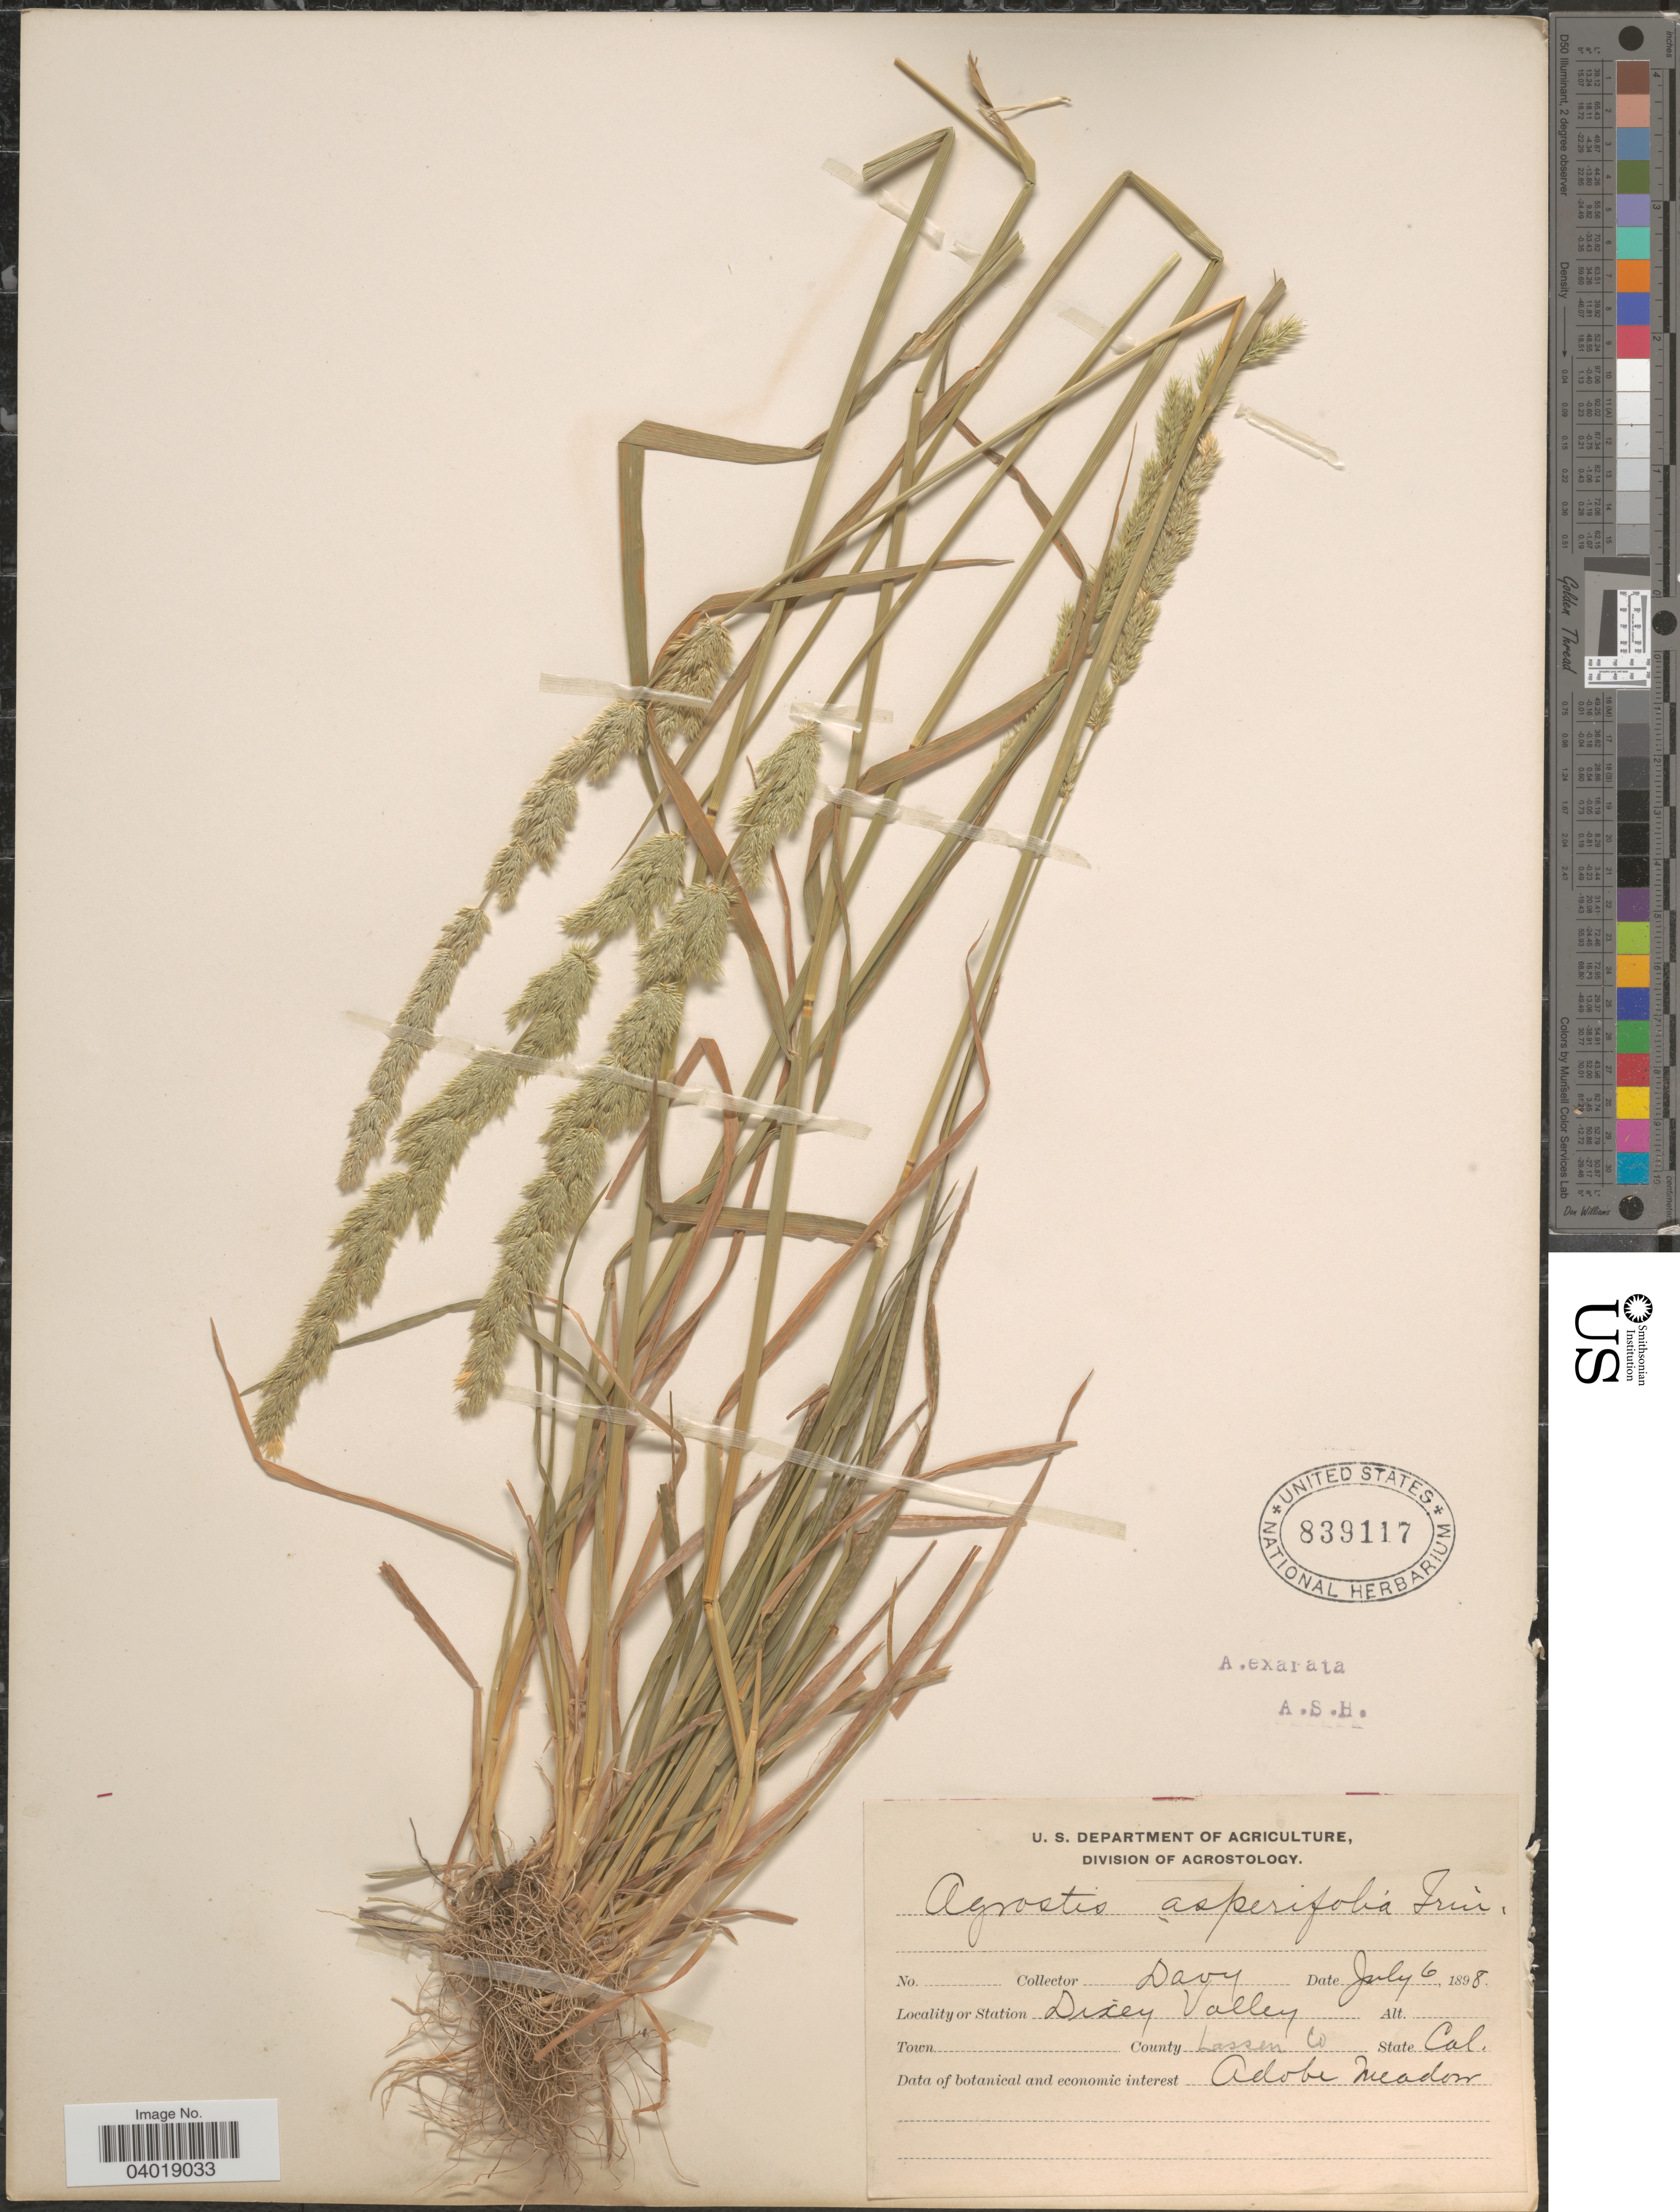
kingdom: Plantae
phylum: Tracheophyta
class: Liliopsida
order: Poales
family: Poaceae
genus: Agrostis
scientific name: Agrostis exarata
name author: Trin.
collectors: Davy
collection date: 1898-07-06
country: United States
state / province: California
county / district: Lassen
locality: Dixey Valley. County Lassen Co. Adobe Meadow.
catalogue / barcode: US 839117